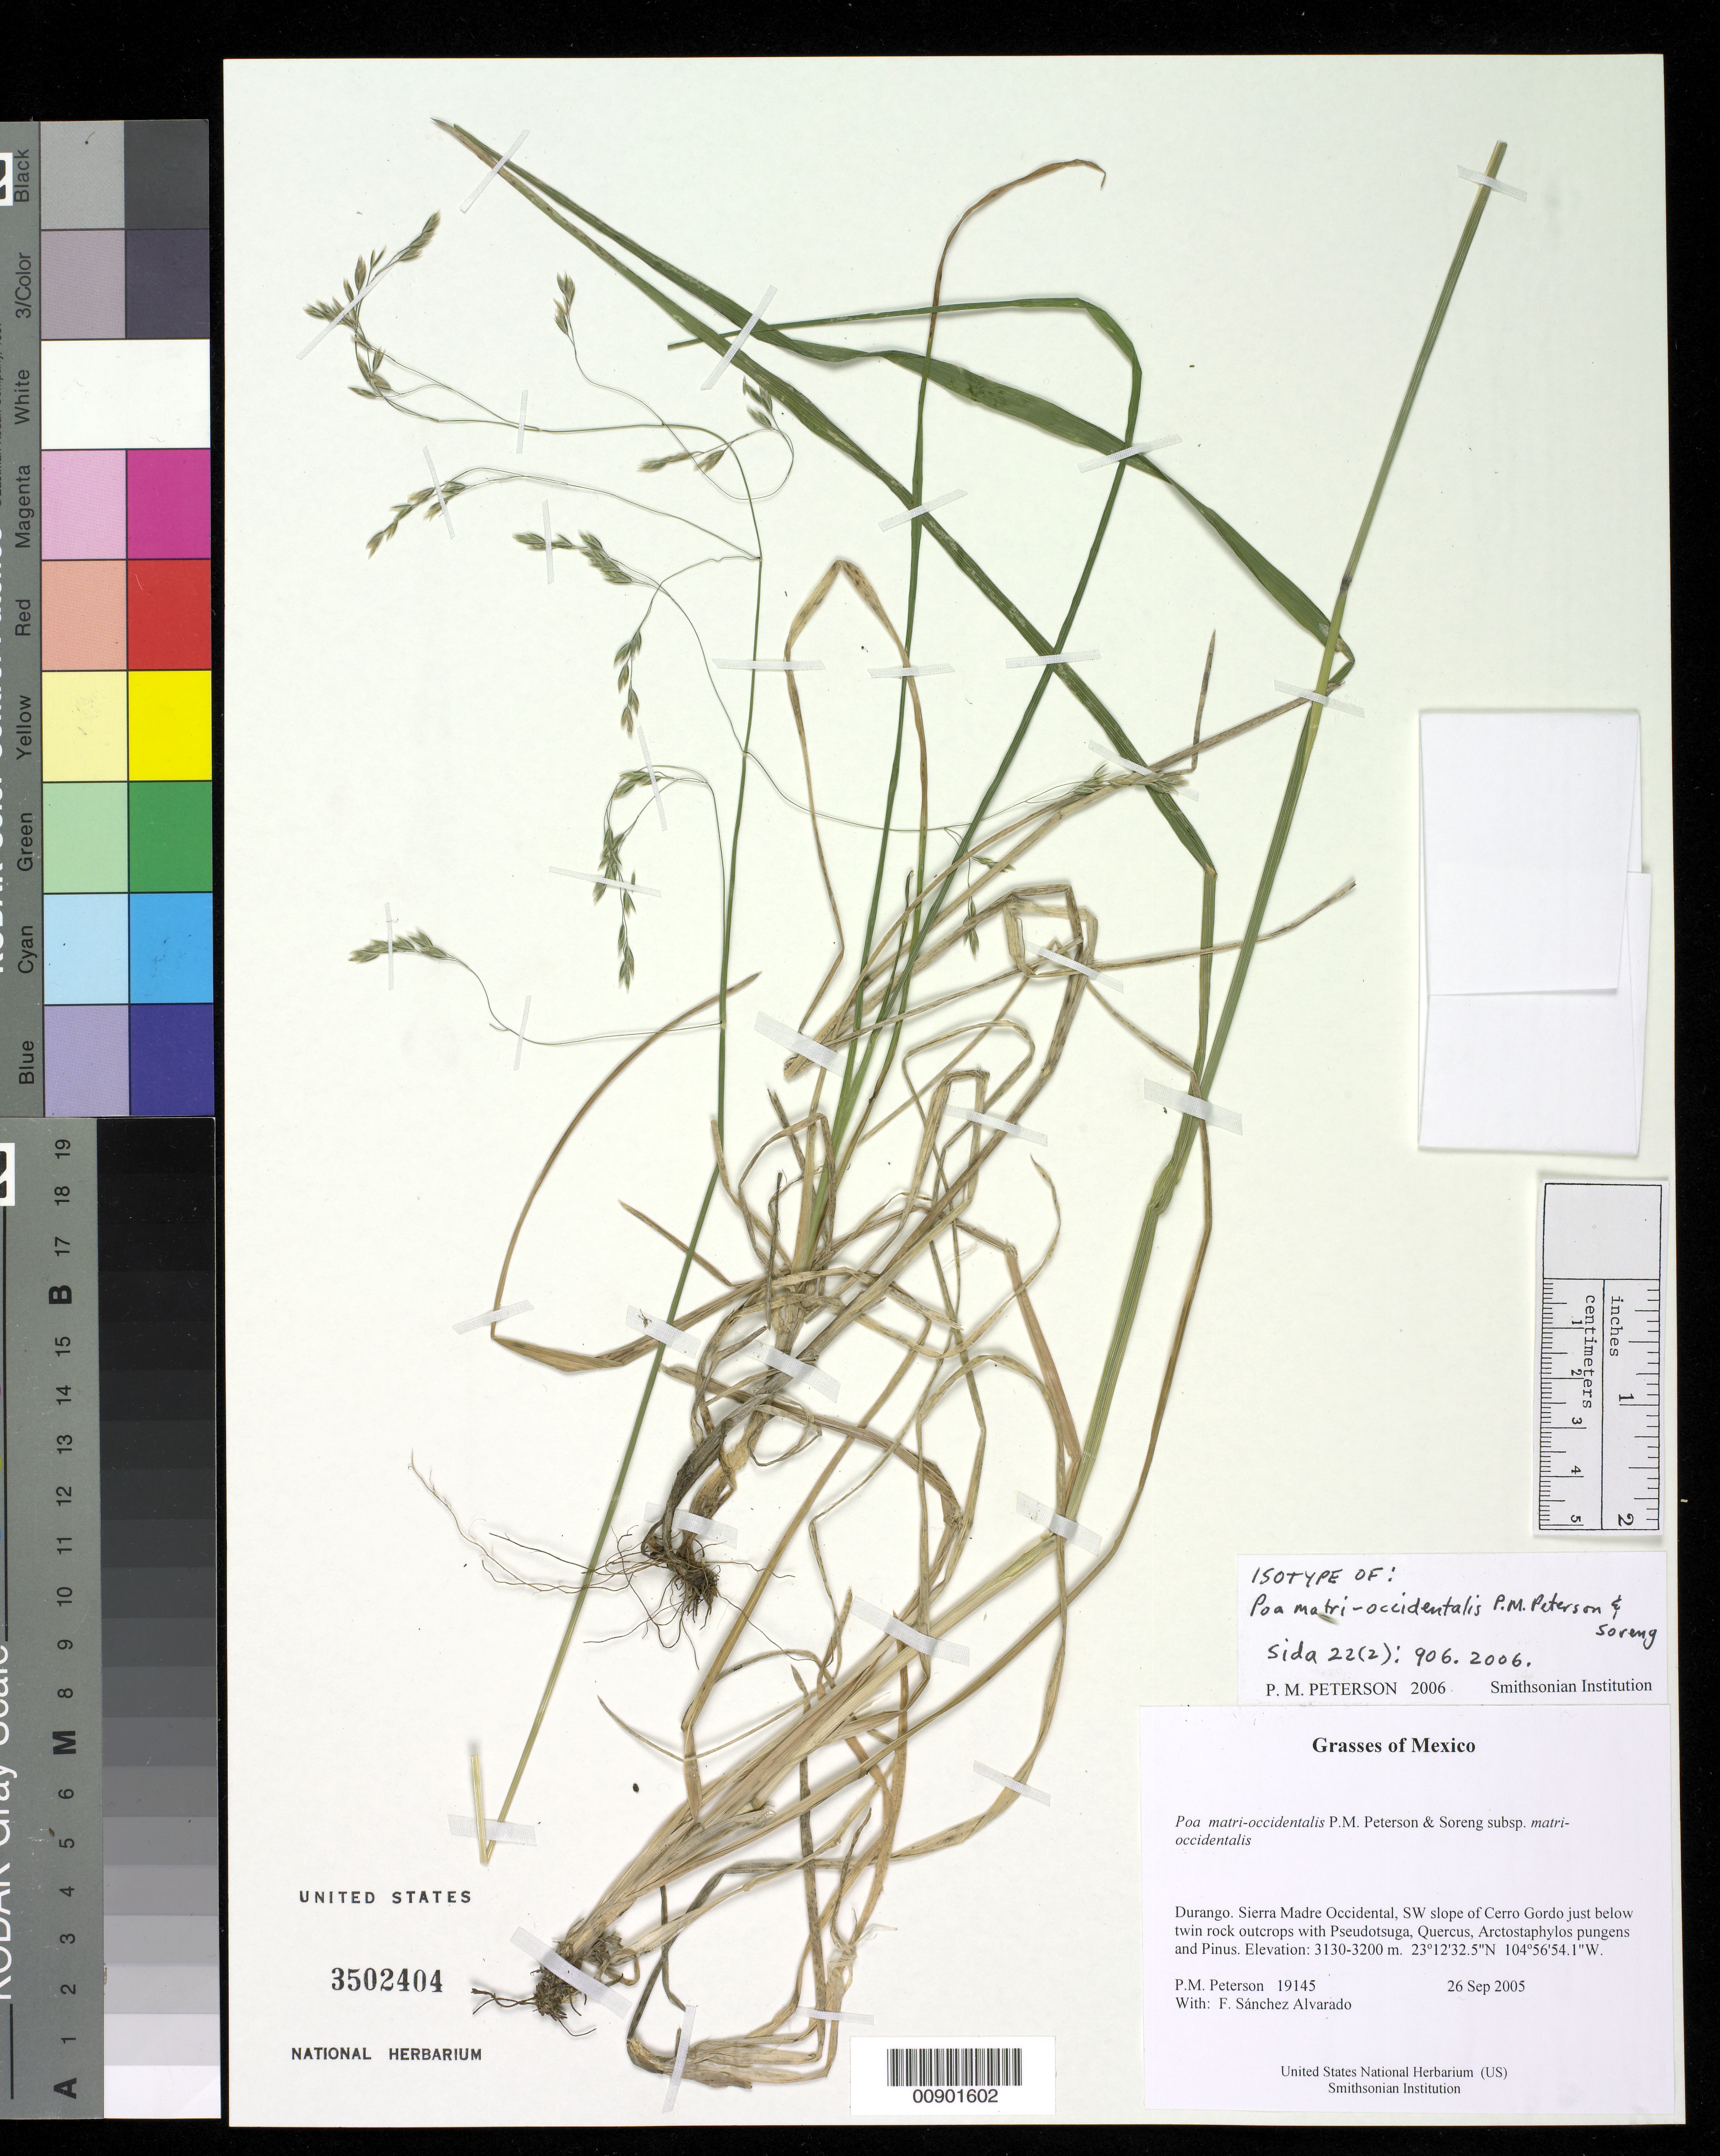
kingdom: Plantae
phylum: Tracheophyta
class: Liliopsida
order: Poales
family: Poaceae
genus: Poa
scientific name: Poa matri-occidentalis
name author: P.M. Peterson & Soreng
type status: Isotype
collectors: P. M. Peterson & F. Sánchez Alvarado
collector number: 19145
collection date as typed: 26 Sep 2005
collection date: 2005-09-26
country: Mexico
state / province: Durango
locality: Durango. Sierra Madre Occidental, SW slope of Cerro Gordo just below twin rock outcrops.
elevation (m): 3130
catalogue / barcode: US 3502404